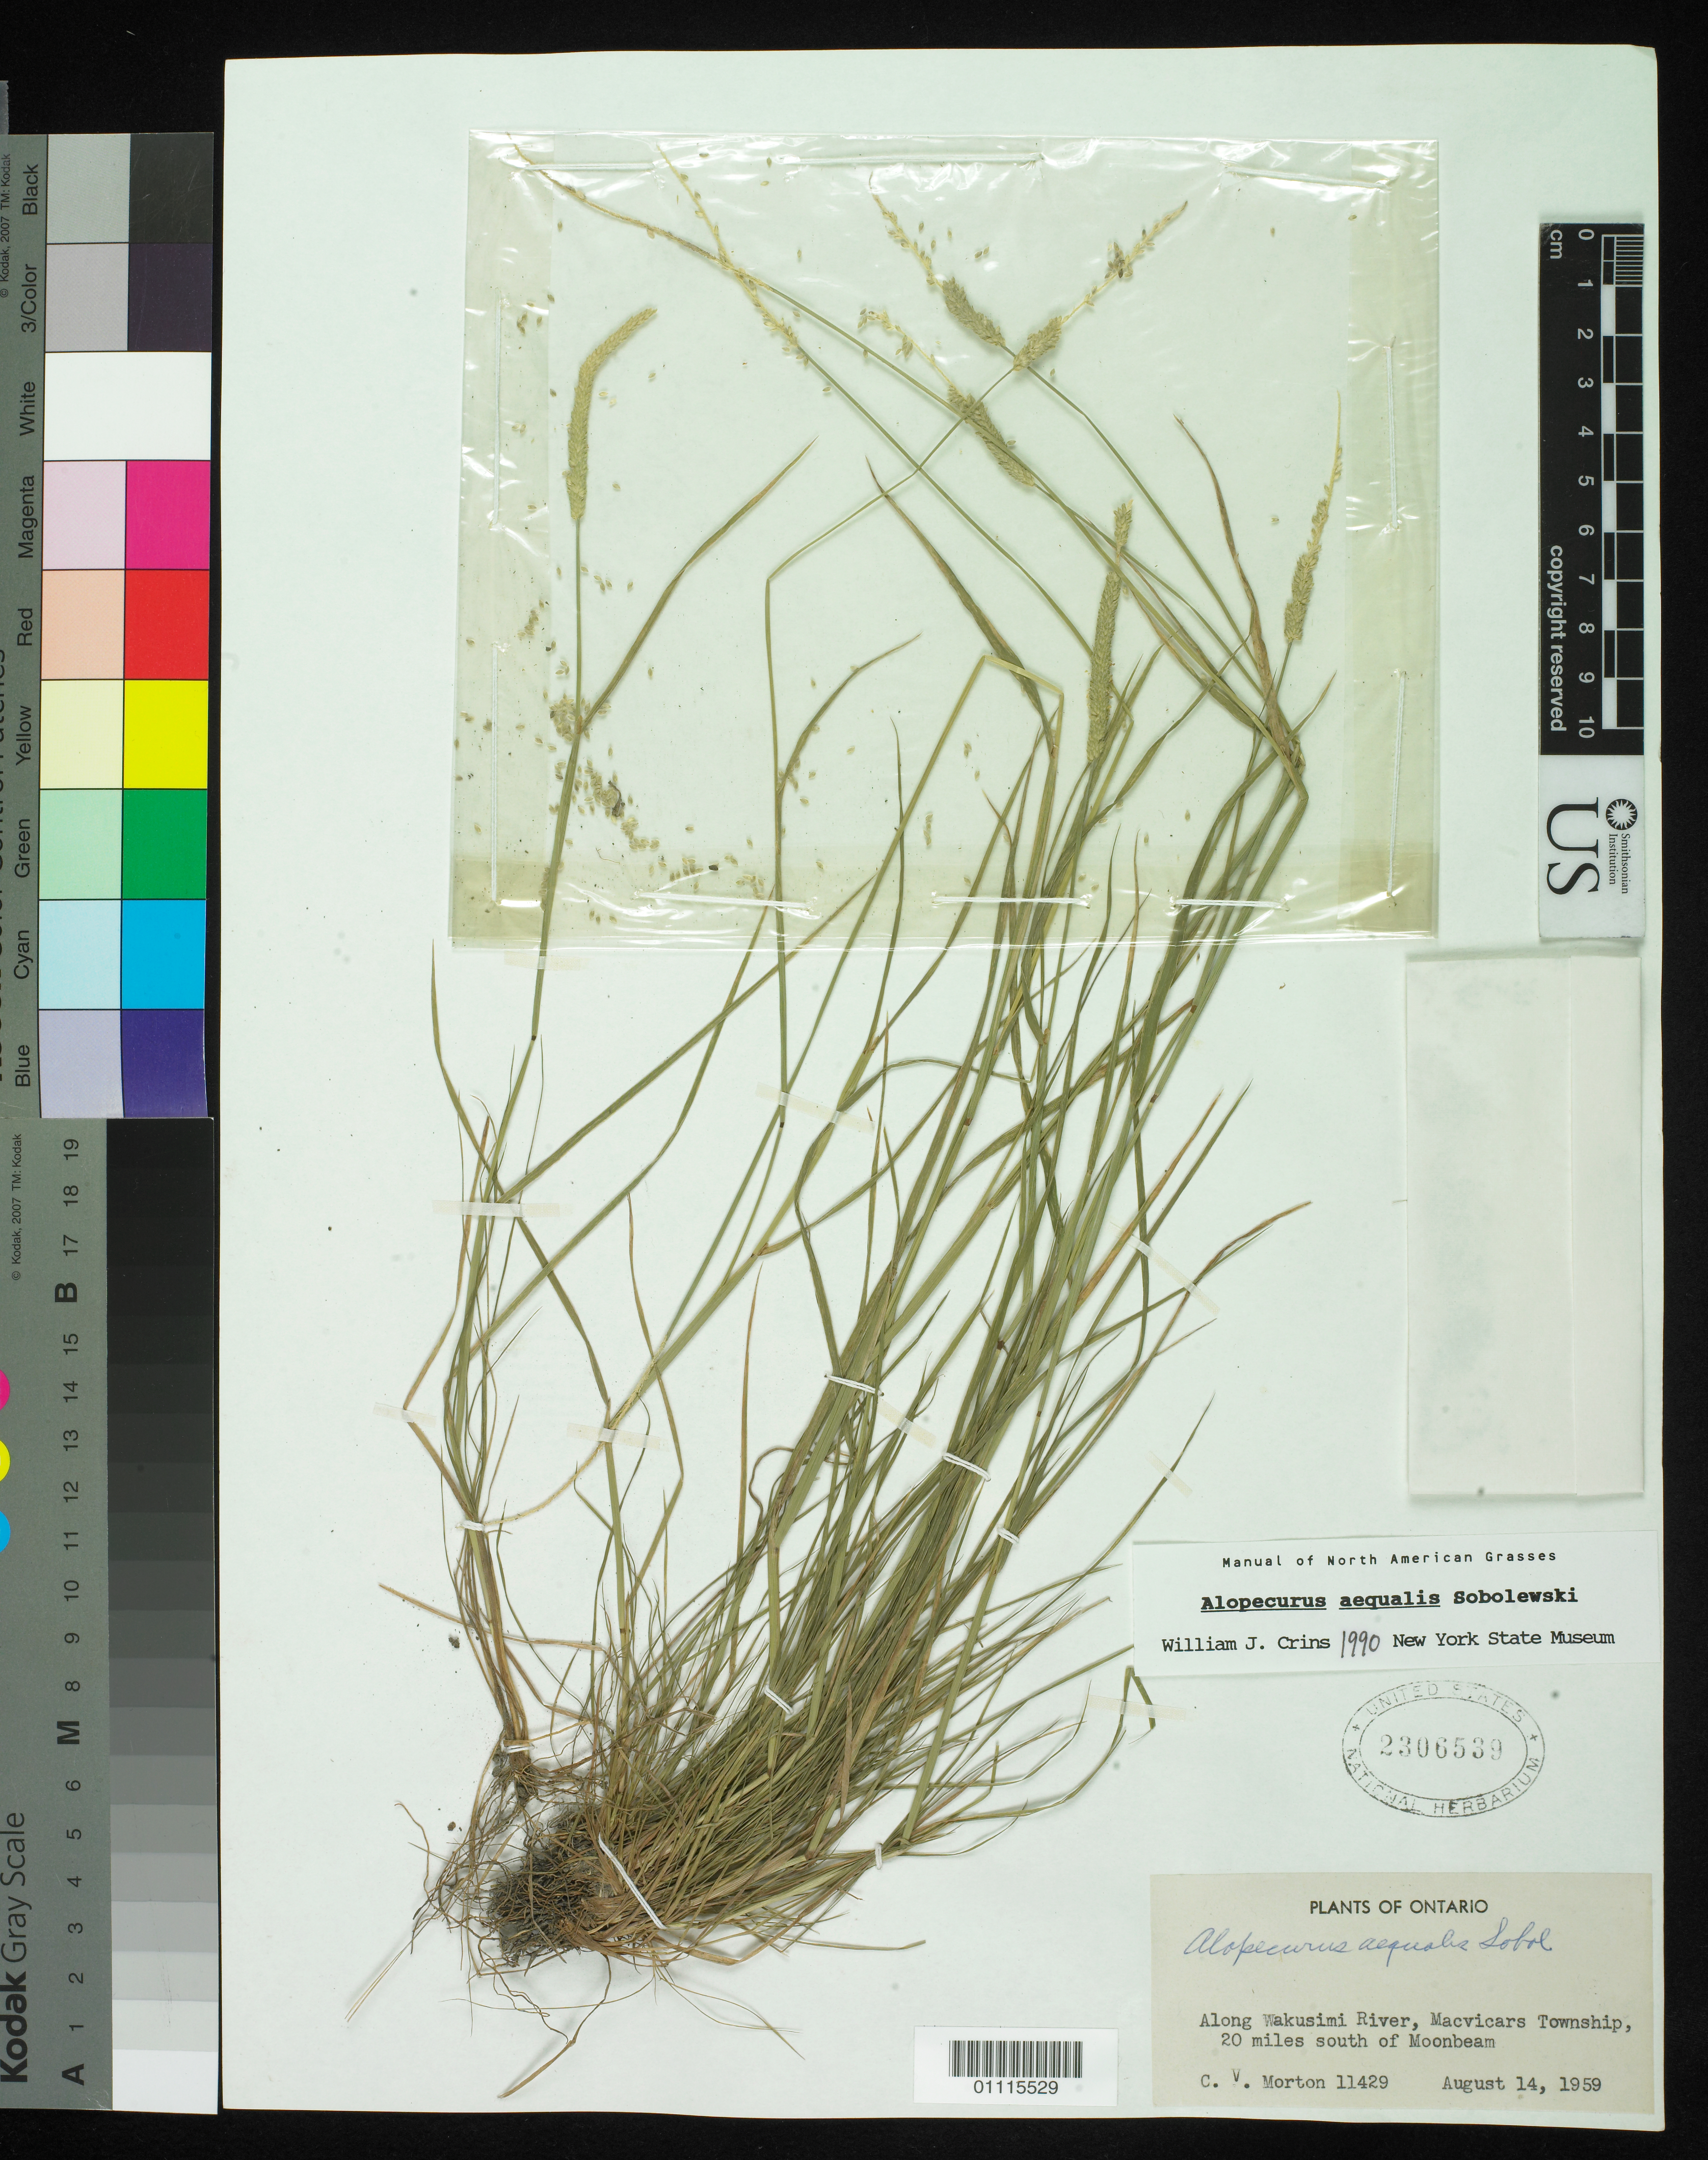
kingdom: Plantae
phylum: Tracheophyta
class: Liliopsida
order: Poales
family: Poaceae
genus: Alopecurus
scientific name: Alopecurus aequalis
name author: Sobol.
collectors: C. V. Morton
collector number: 11429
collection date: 1959-08-14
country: Canada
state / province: Ontario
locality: Along Wakusimi River, Macvicars Township, 20 mi. S of Moonbeam.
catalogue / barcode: US 2306539